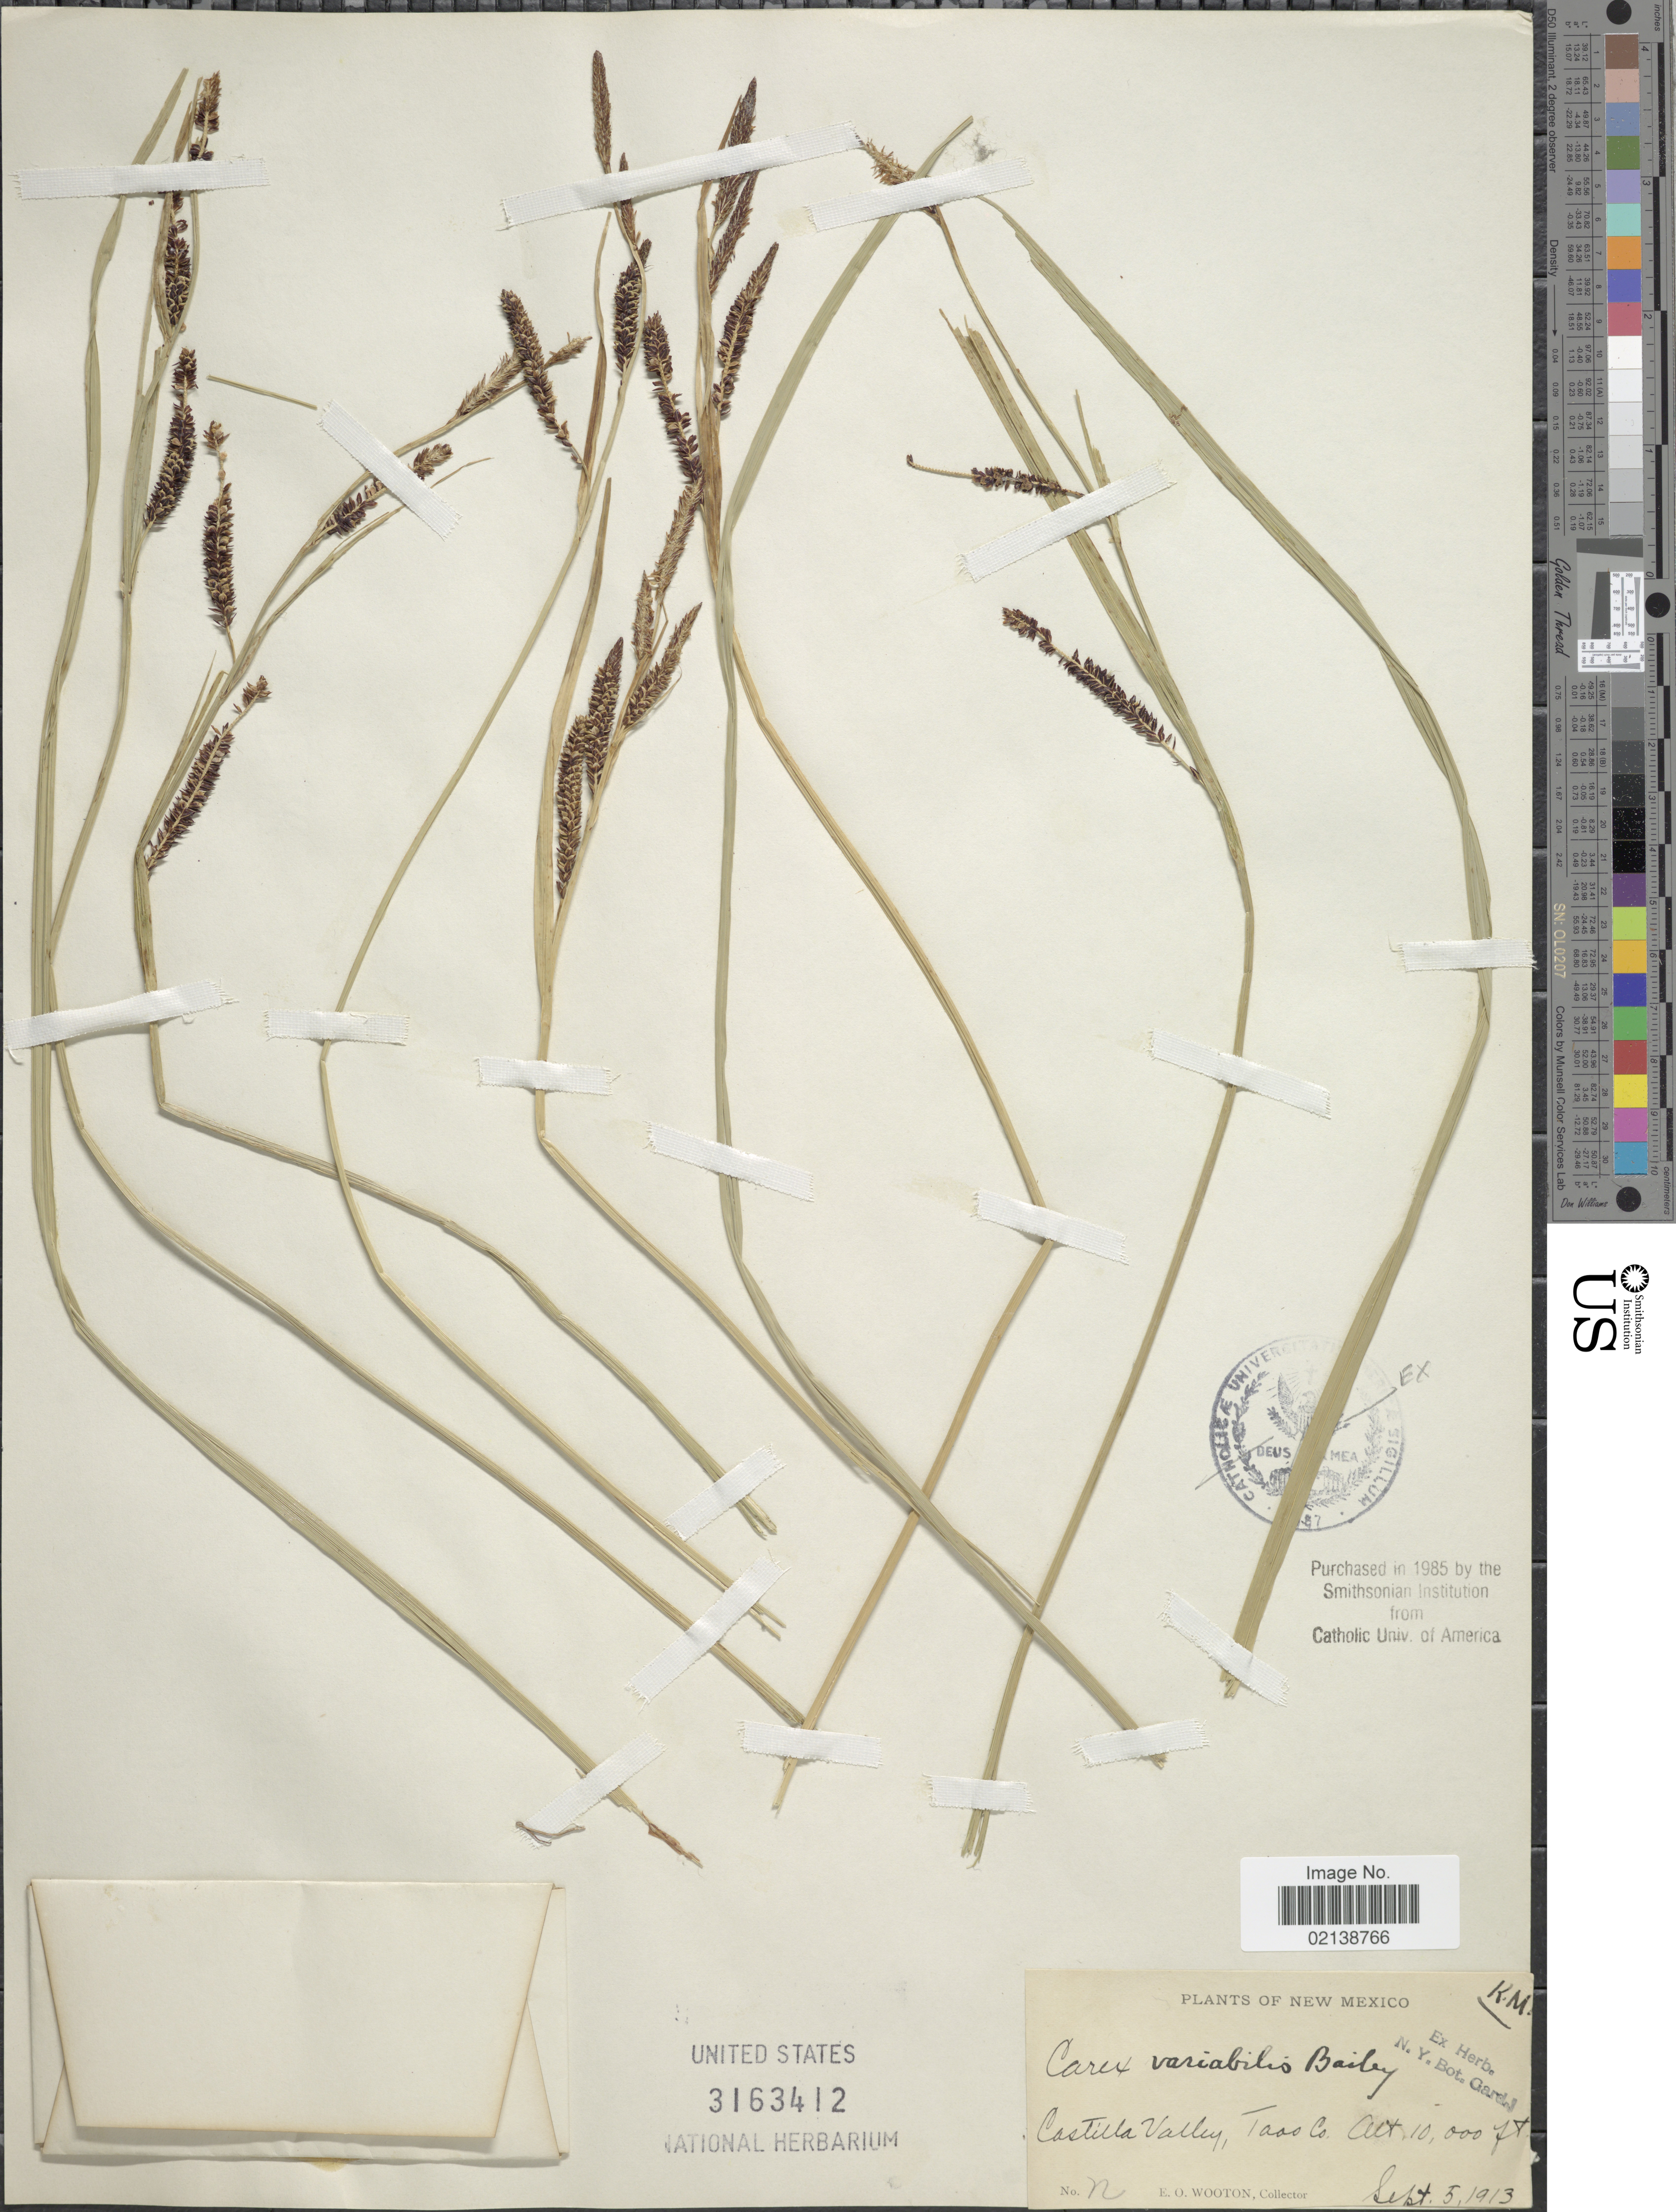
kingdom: Plantae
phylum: Tracheophyta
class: Liliopsida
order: Poales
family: Cyperaceae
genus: Carex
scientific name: Carex aquatilis var. aquatilis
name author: Wahlenb.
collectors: E. O. Wooton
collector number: N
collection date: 1913-09-05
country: United States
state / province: New Mexico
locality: Costilla Valley, Taos Co.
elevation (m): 3048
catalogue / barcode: US 3163412